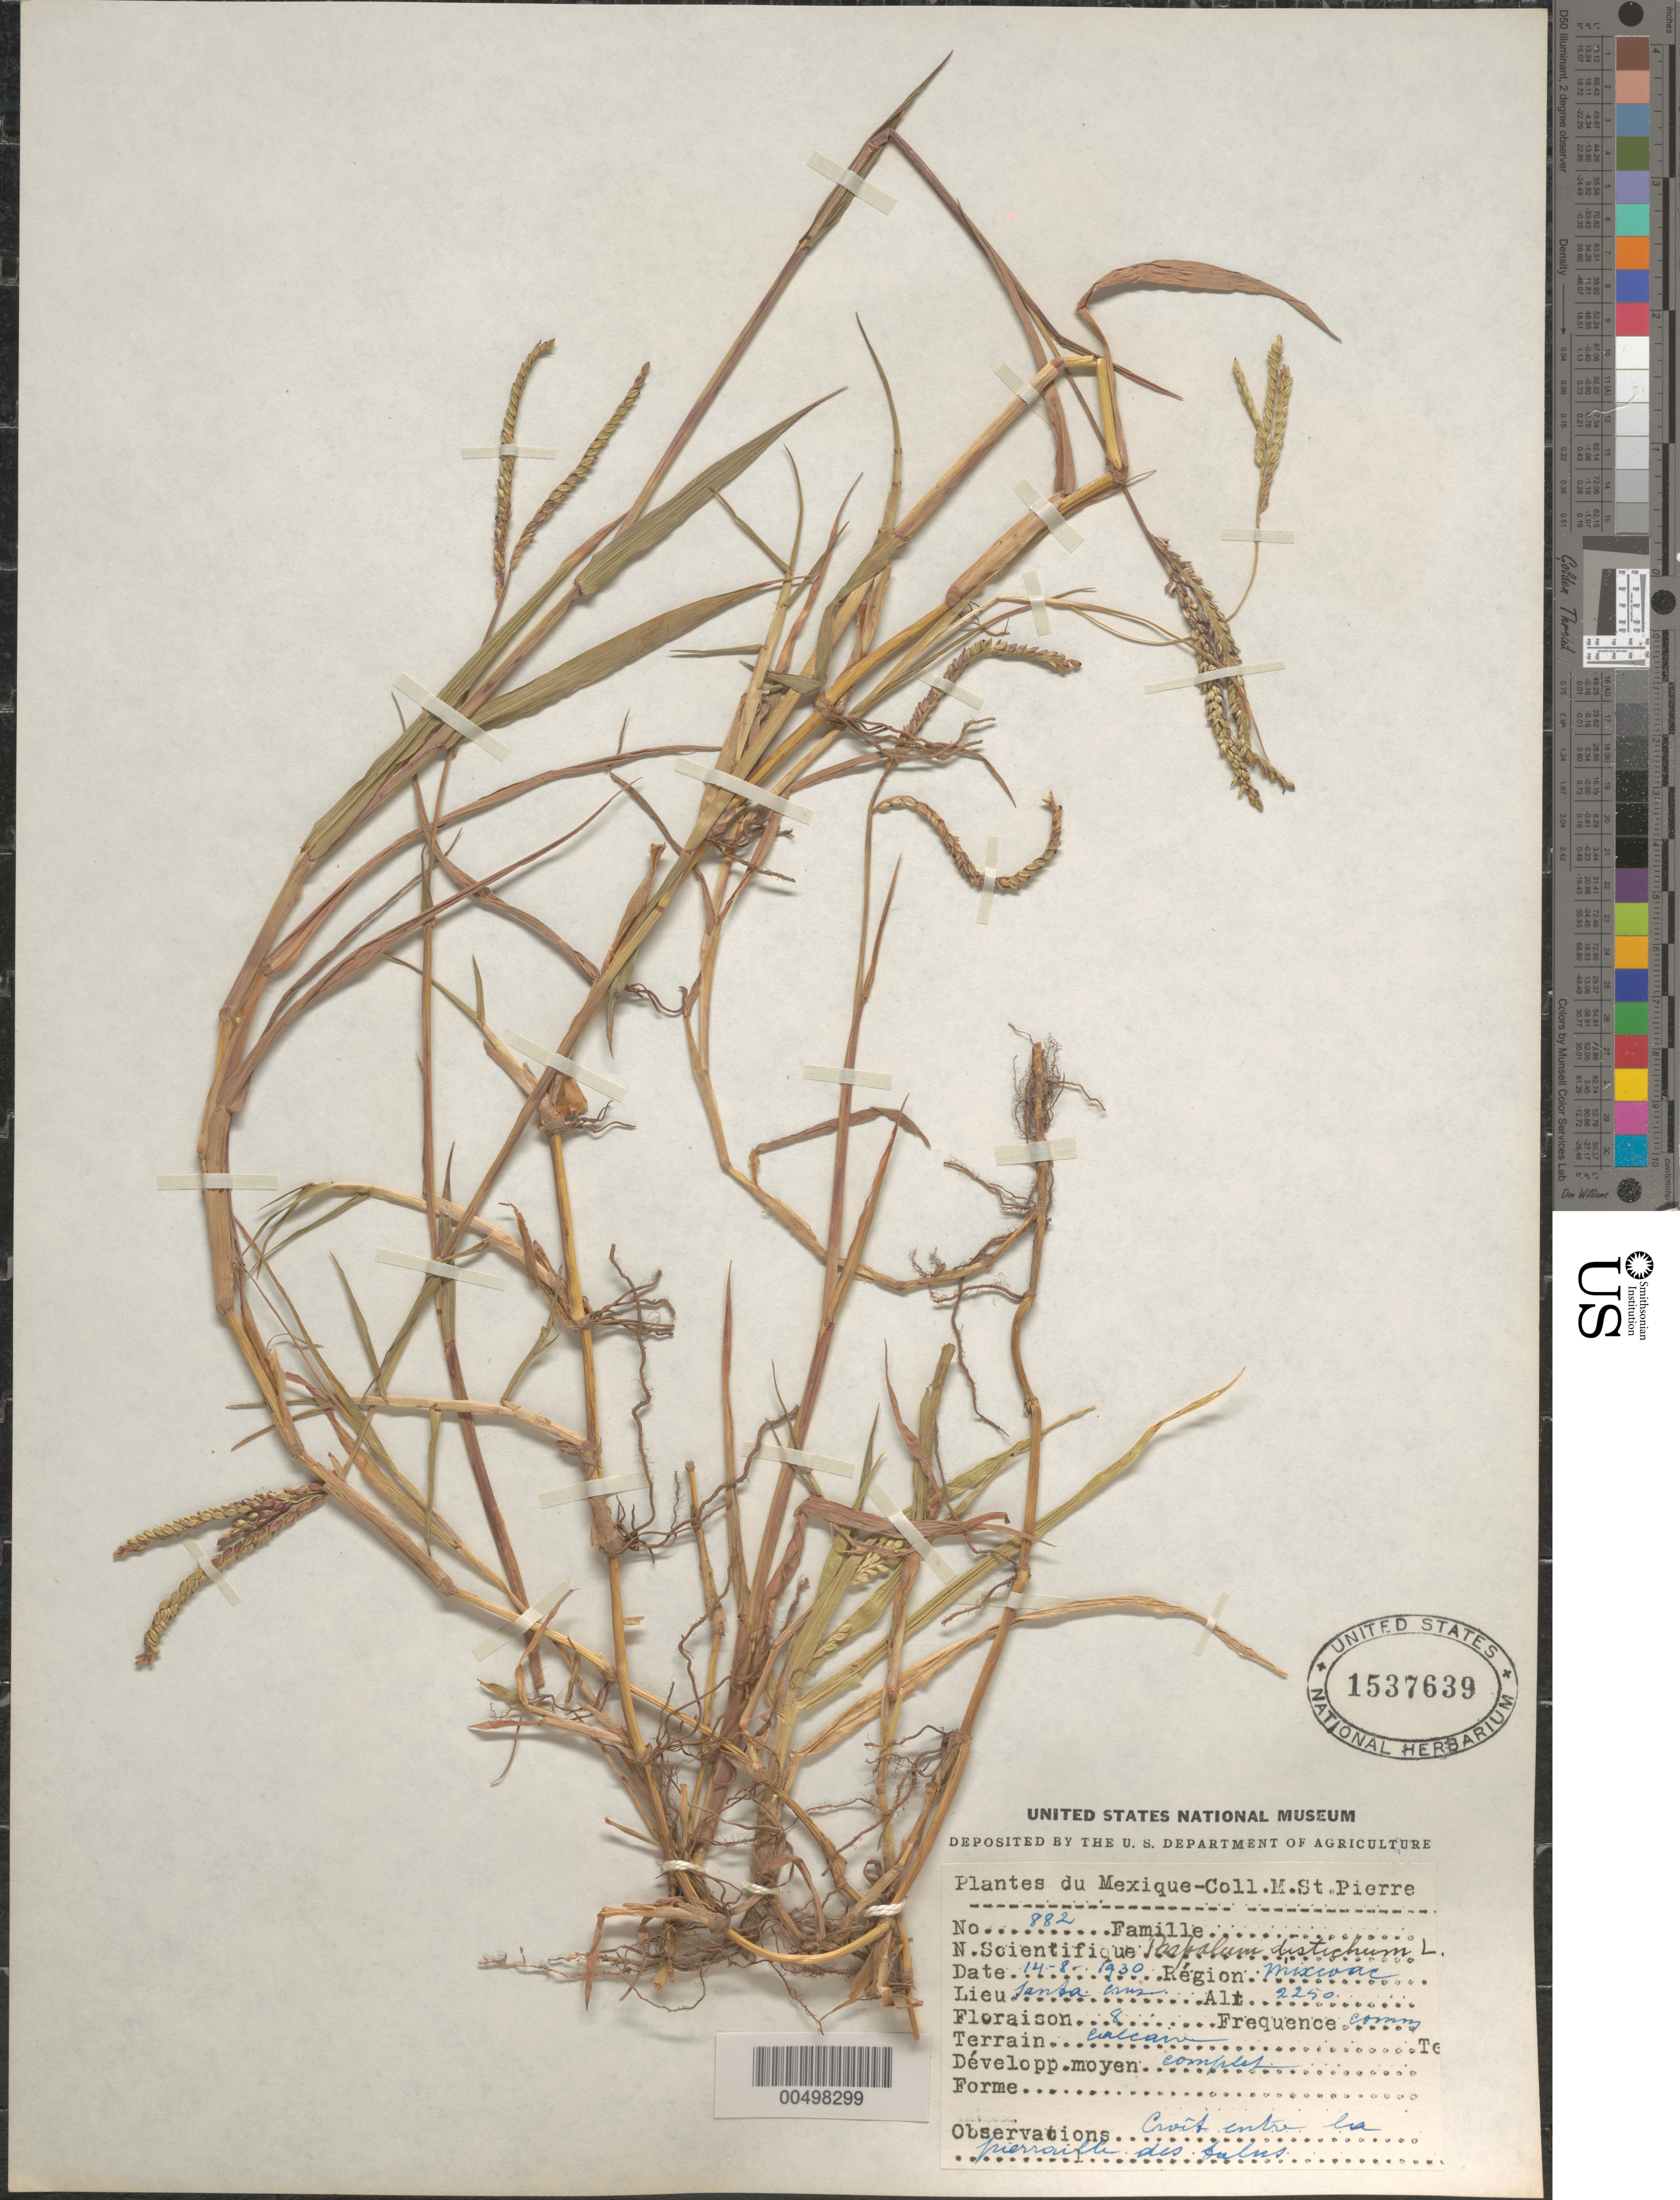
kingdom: Plantae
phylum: Tracheophyta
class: Liliopsida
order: Poales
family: Poaceae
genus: Paspalum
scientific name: Paspalum paspaloides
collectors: M. Saint-Pierre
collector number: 882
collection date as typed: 14 Aug 1930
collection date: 1930-08-14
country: Mexico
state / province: Distrito Federal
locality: Mixcoac, Santa Cruz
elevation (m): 2250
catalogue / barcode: US 1537639